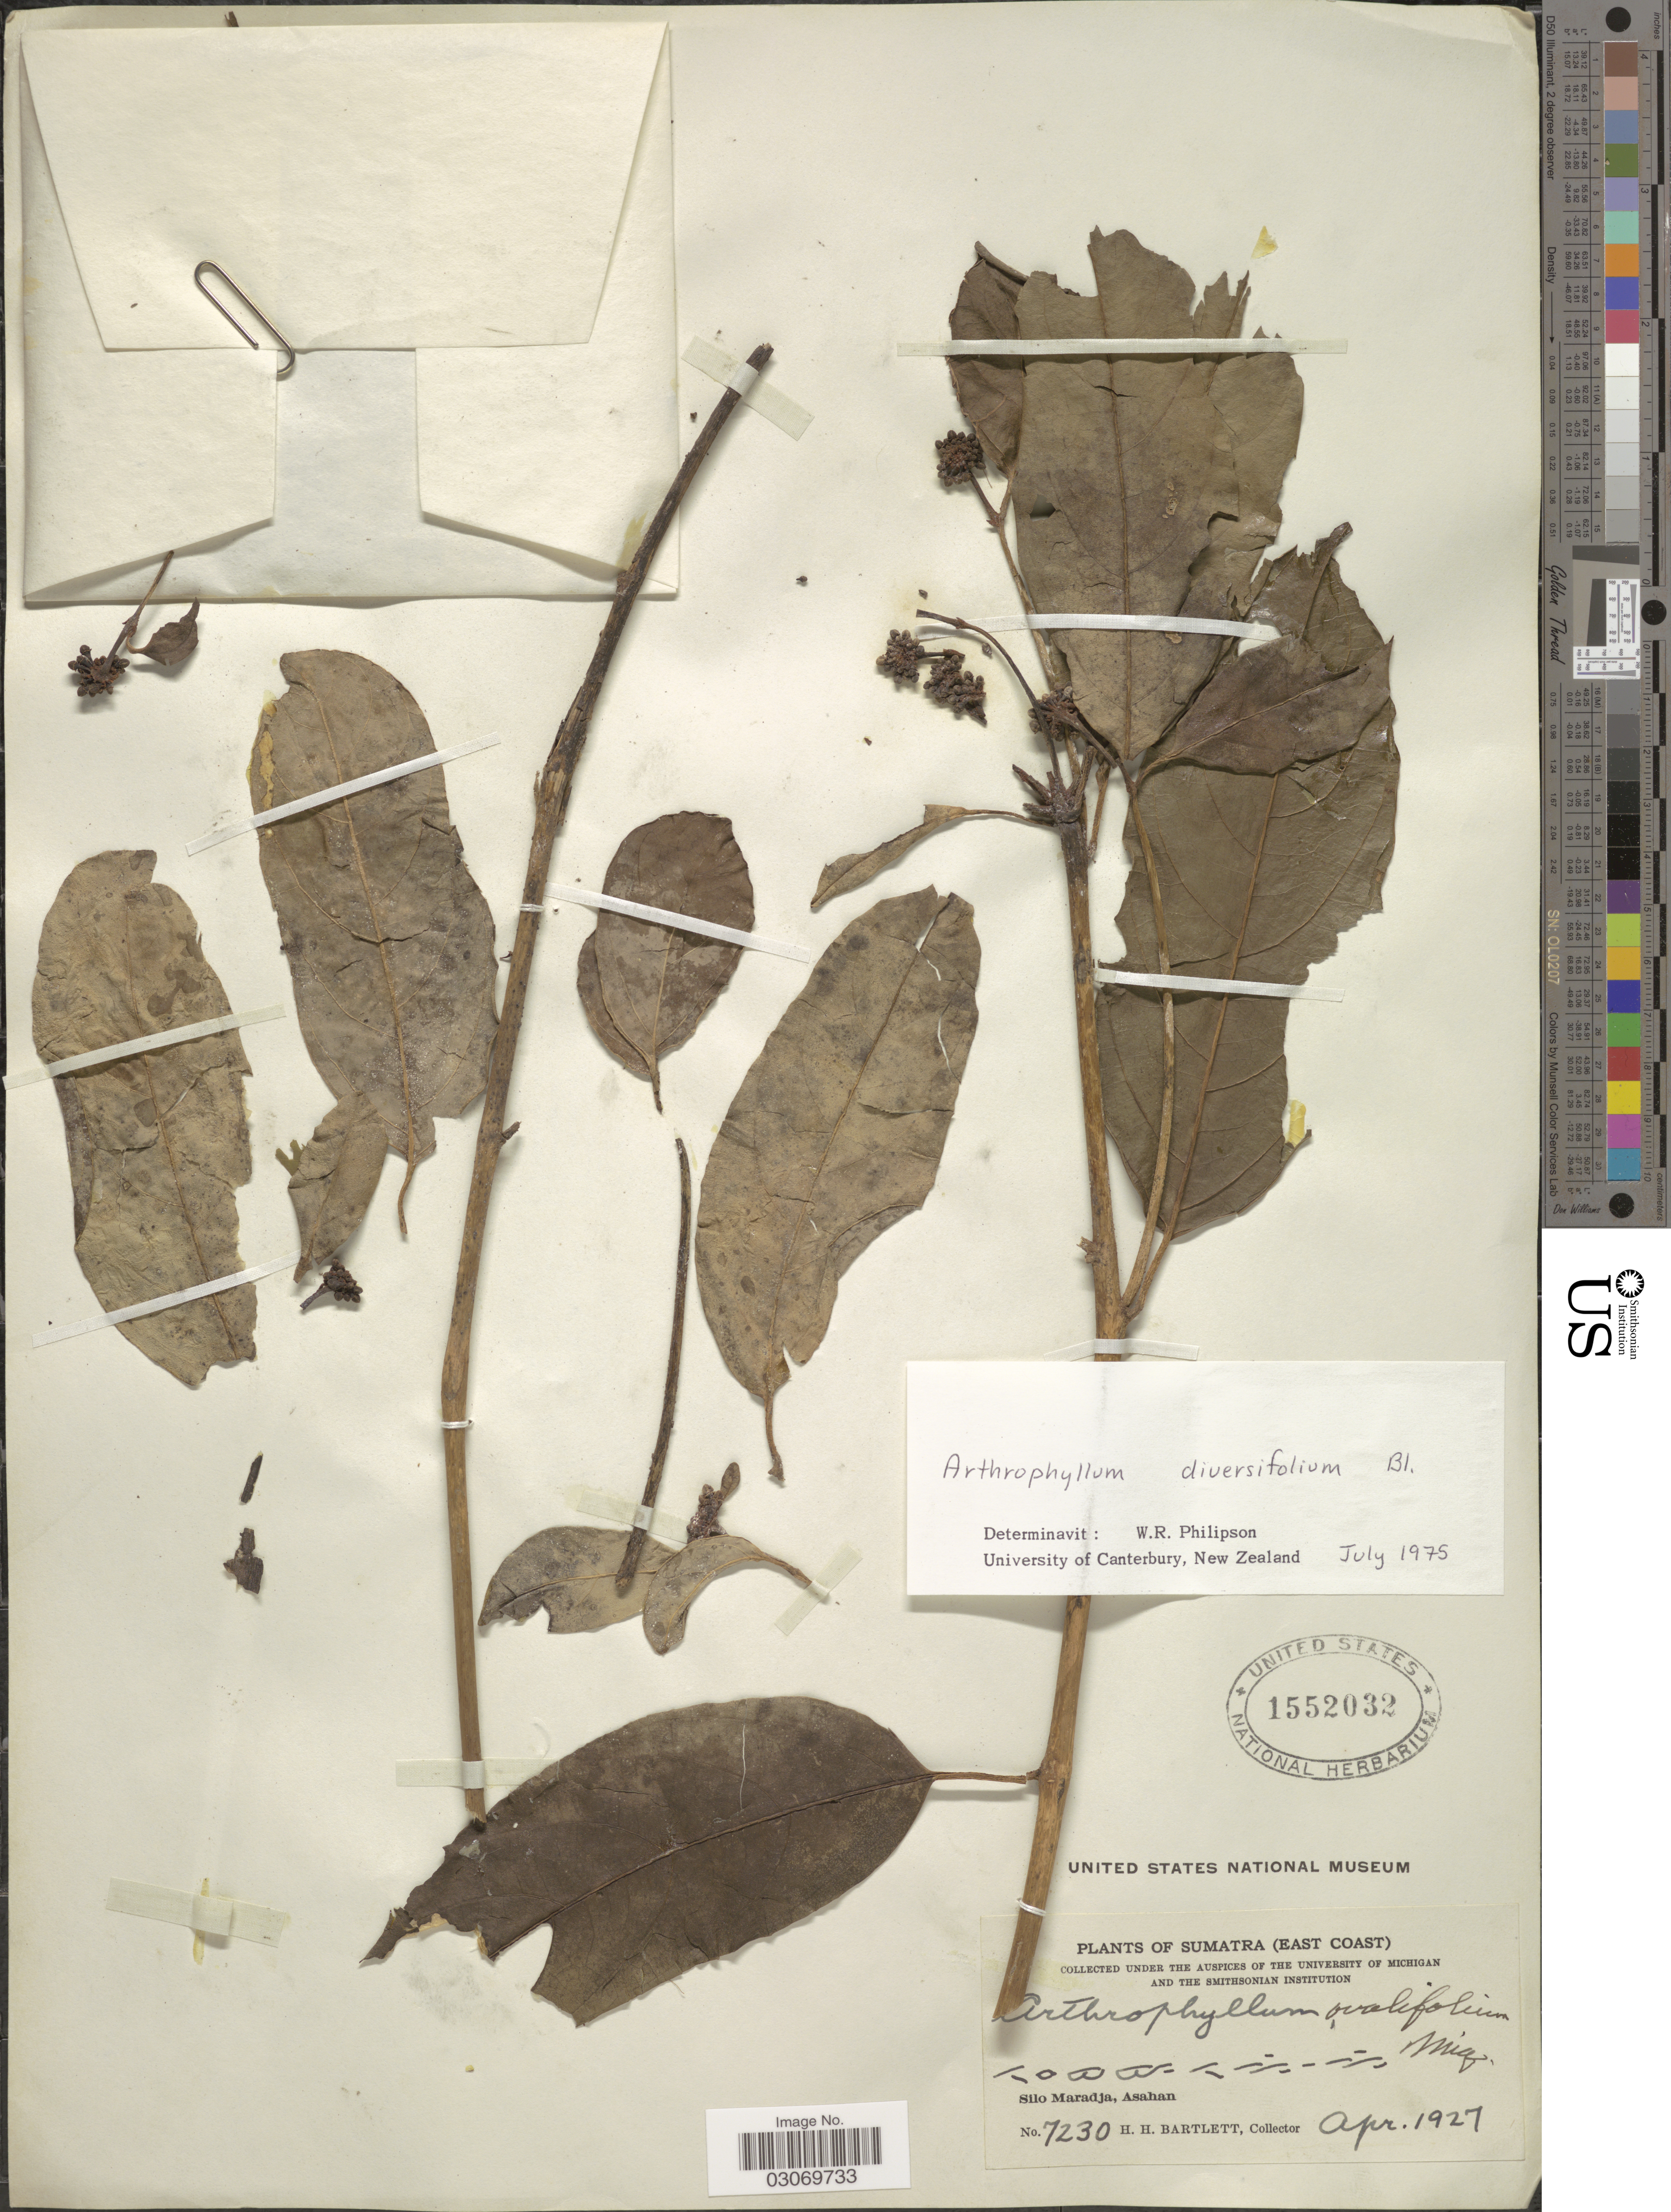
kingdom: Plantae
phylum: Tracheophyta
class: Magnoliopsida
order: Apiales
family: Araliaceae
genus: Arthrophyllum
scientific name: Arthrophyllum diversifolium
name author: Blume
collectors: H. H. Bartlett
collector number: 7230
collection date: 1927-04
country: Indonesia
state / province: Sumatra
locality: (East Coast), Silo Maradja, Asahan.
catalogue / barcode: US 1552032